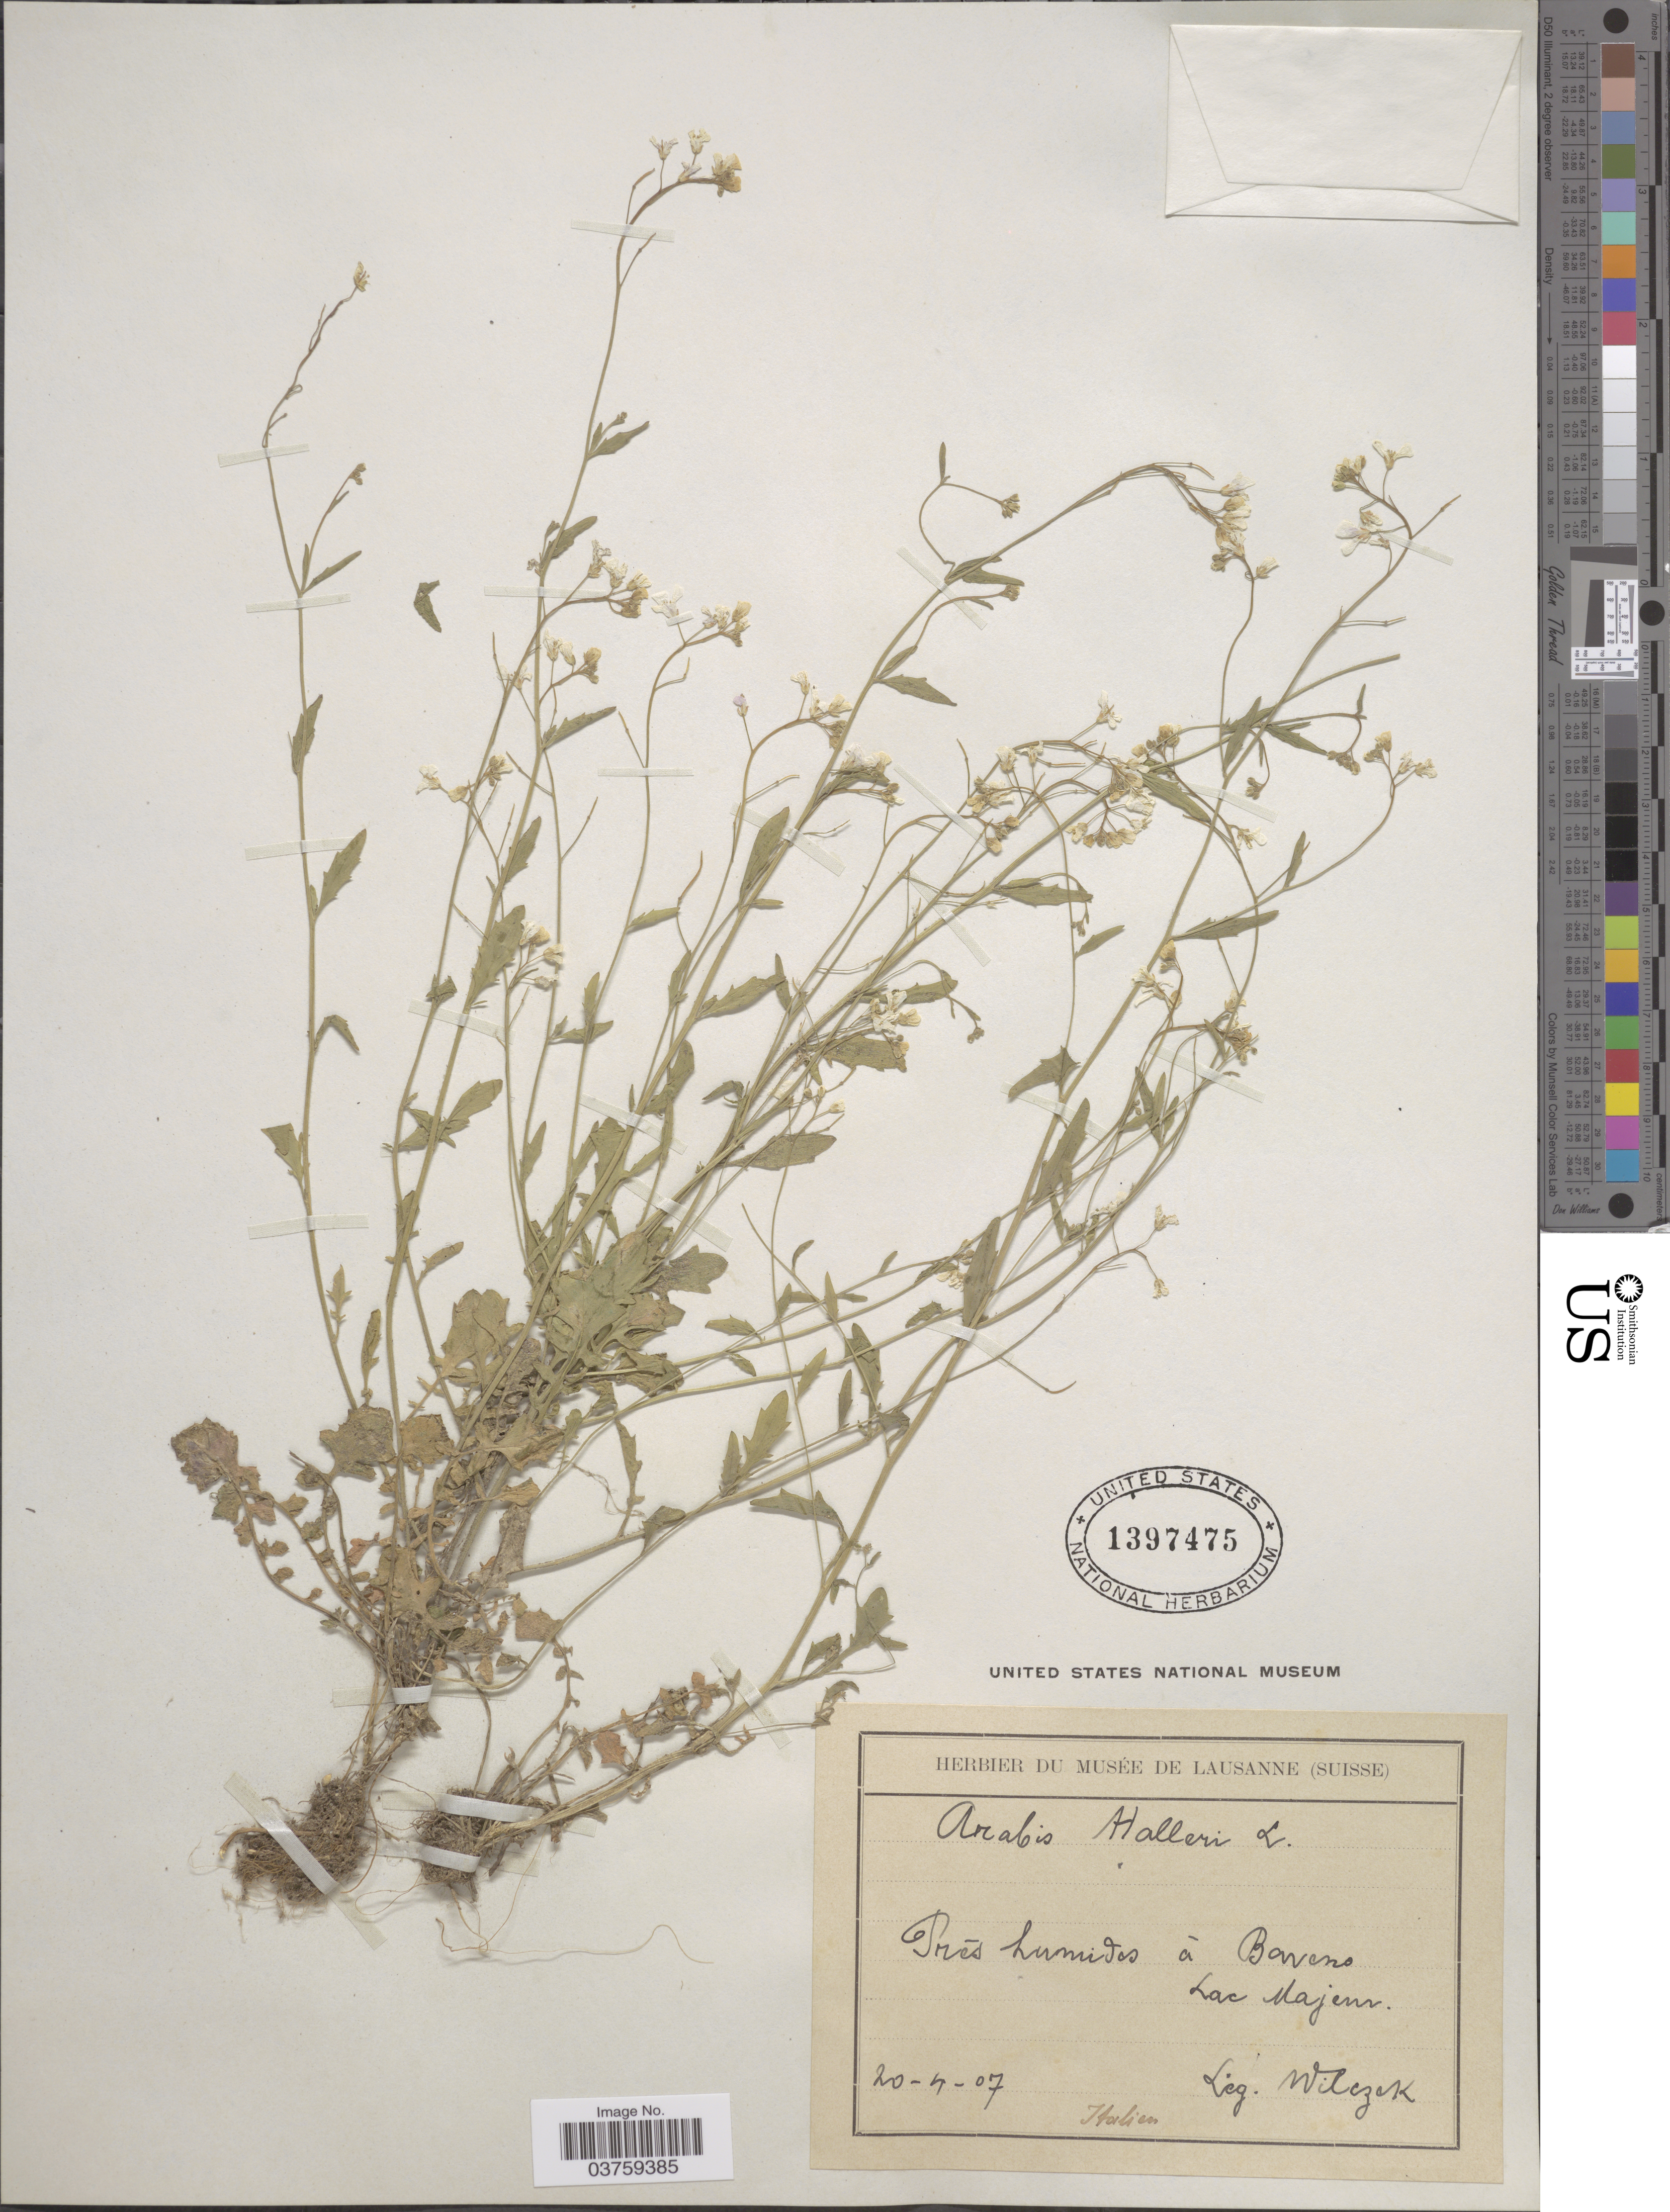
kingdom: Plantae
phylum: Tracheophyta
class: Magnoliopsida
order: Brassicales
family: Brassicaceae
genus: Arabis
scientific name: Arabis halleri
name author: L.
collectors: Wilczek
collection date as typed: Transcribed d/m/y: 20/4/7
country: Switzerland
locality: Pres humidos a Baveno. Lac Majeur.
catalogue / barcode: US 1397475